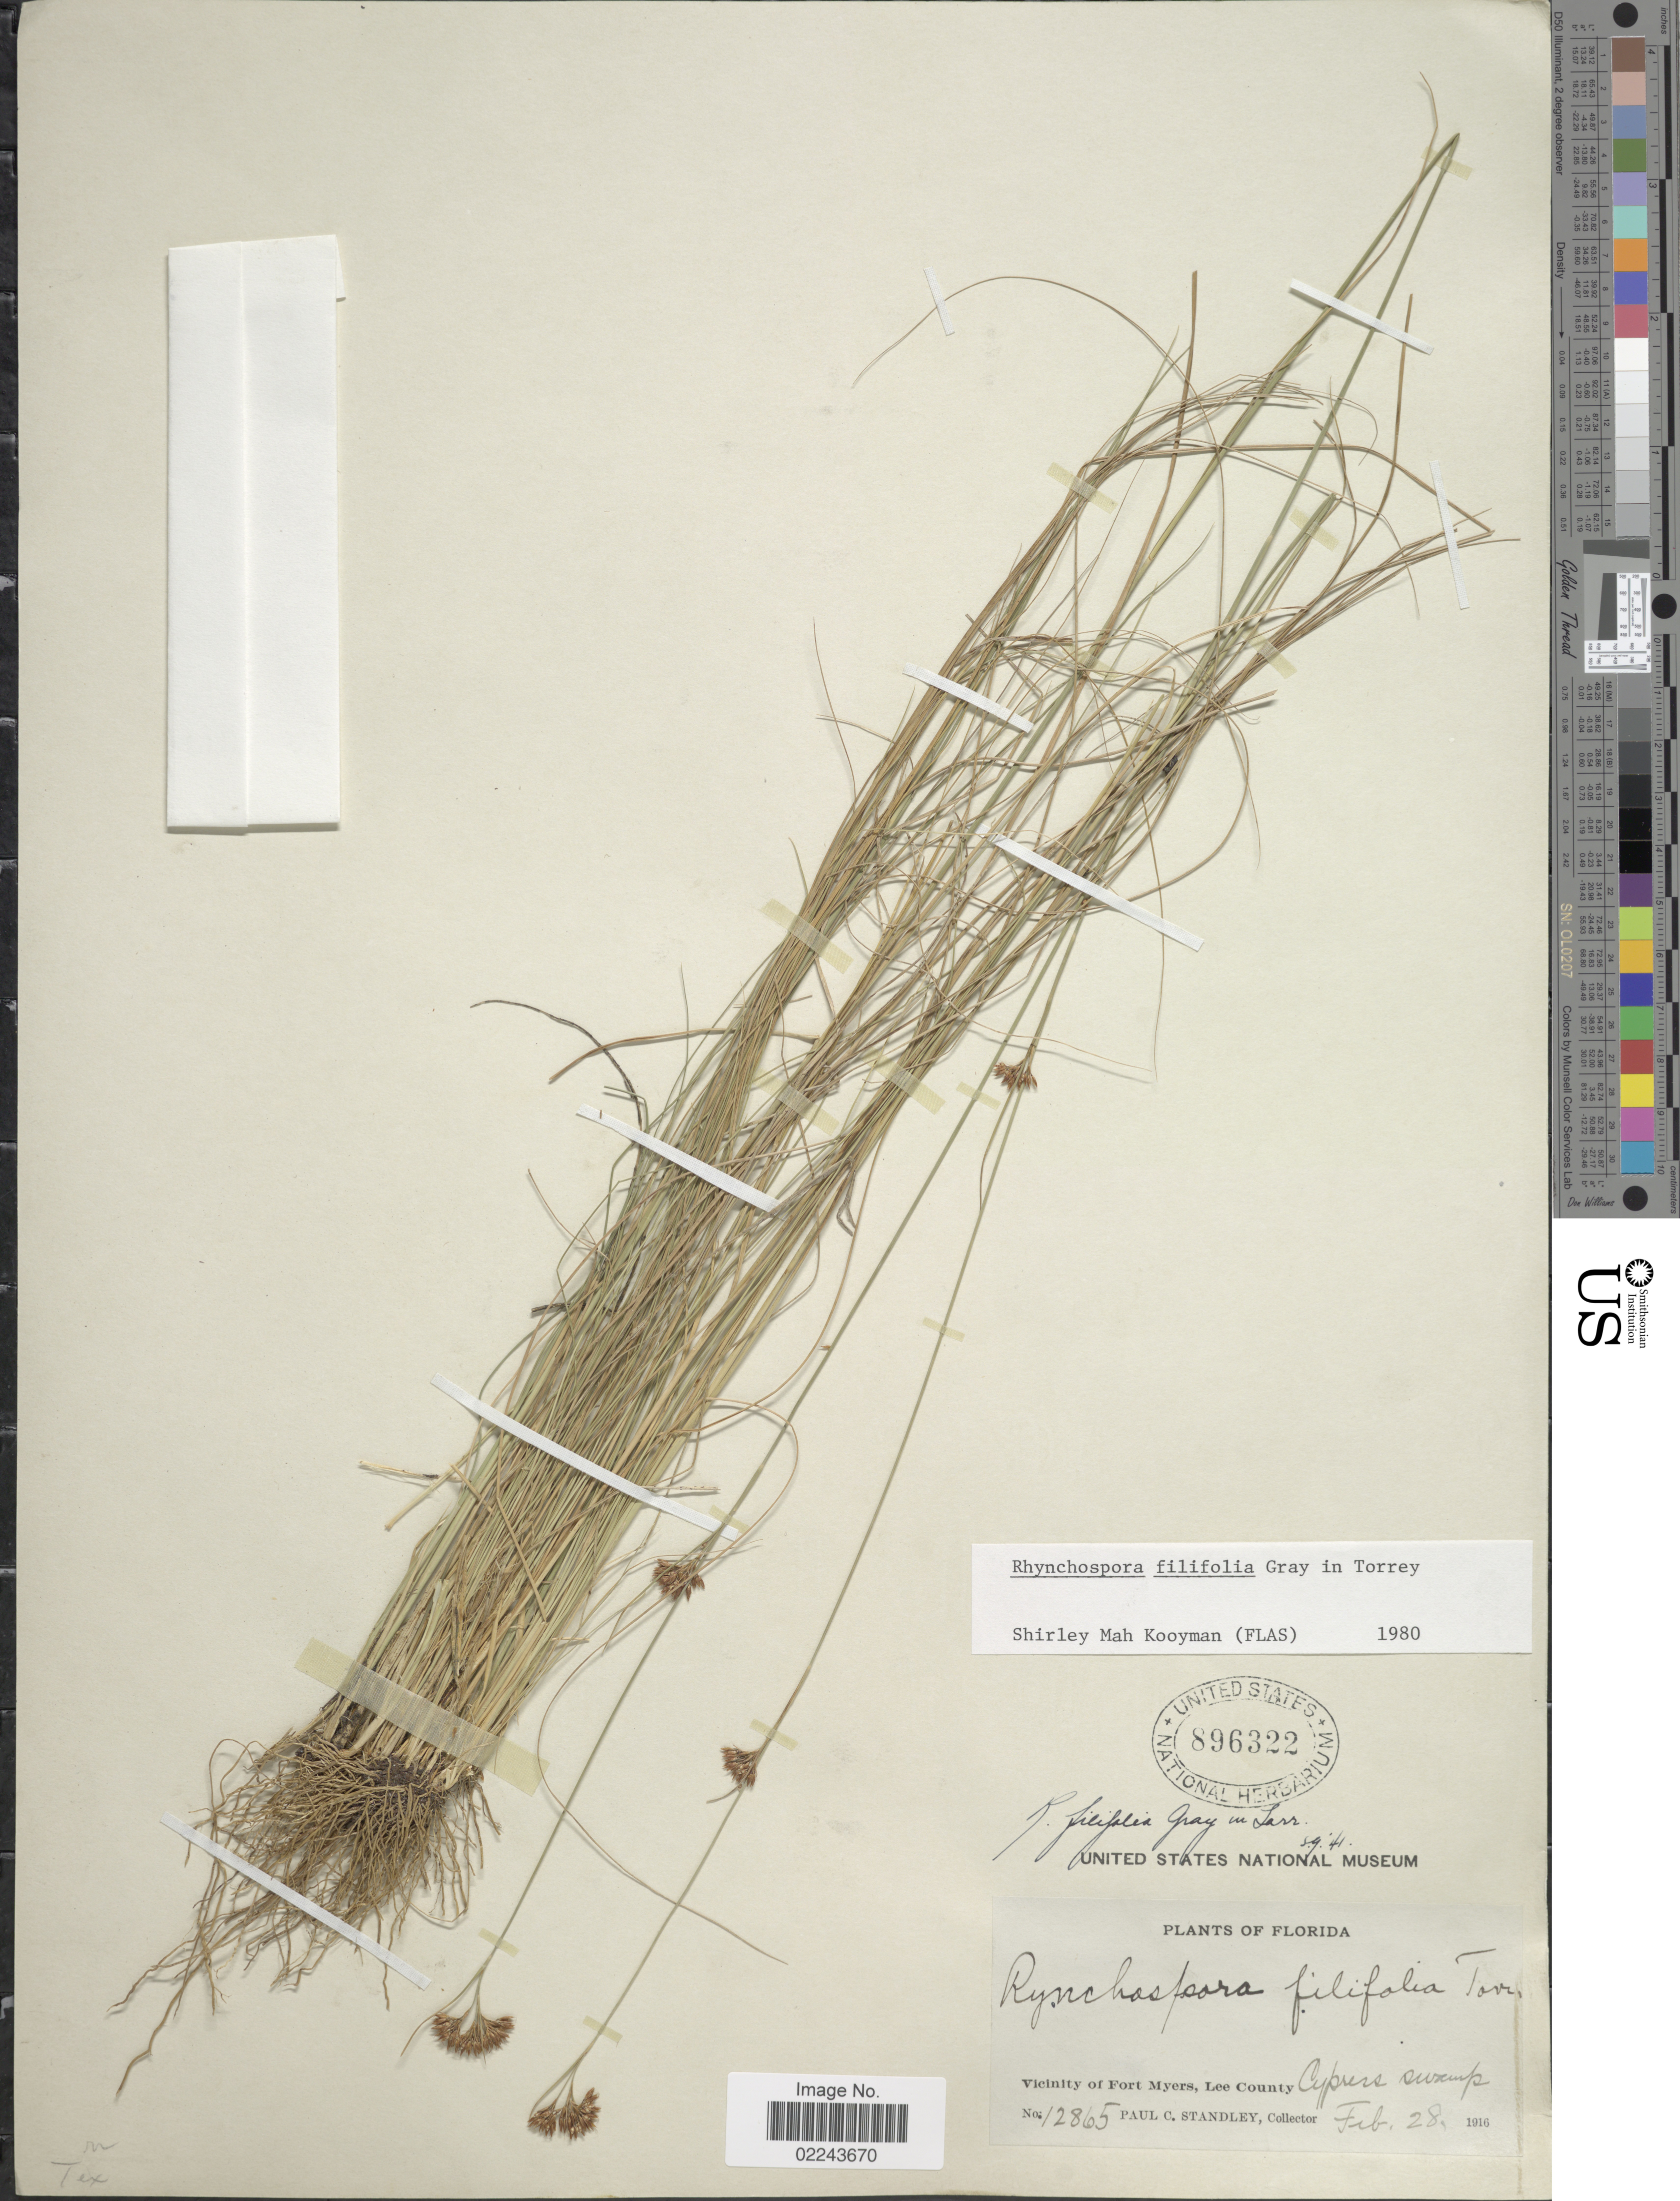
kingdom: Plantae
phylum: Tracheophyta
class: Liliopsida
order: Poales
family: Cyperaceae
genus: Rhynchospora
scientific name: Rhynchospora filifolia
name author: A. Gray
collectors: P. C. Standley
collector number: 12865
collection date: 1916-02-28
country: United States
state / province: Florida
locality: Vicinity of Fort Myers, Lee County, Cypress swamp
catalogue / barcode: US 896322